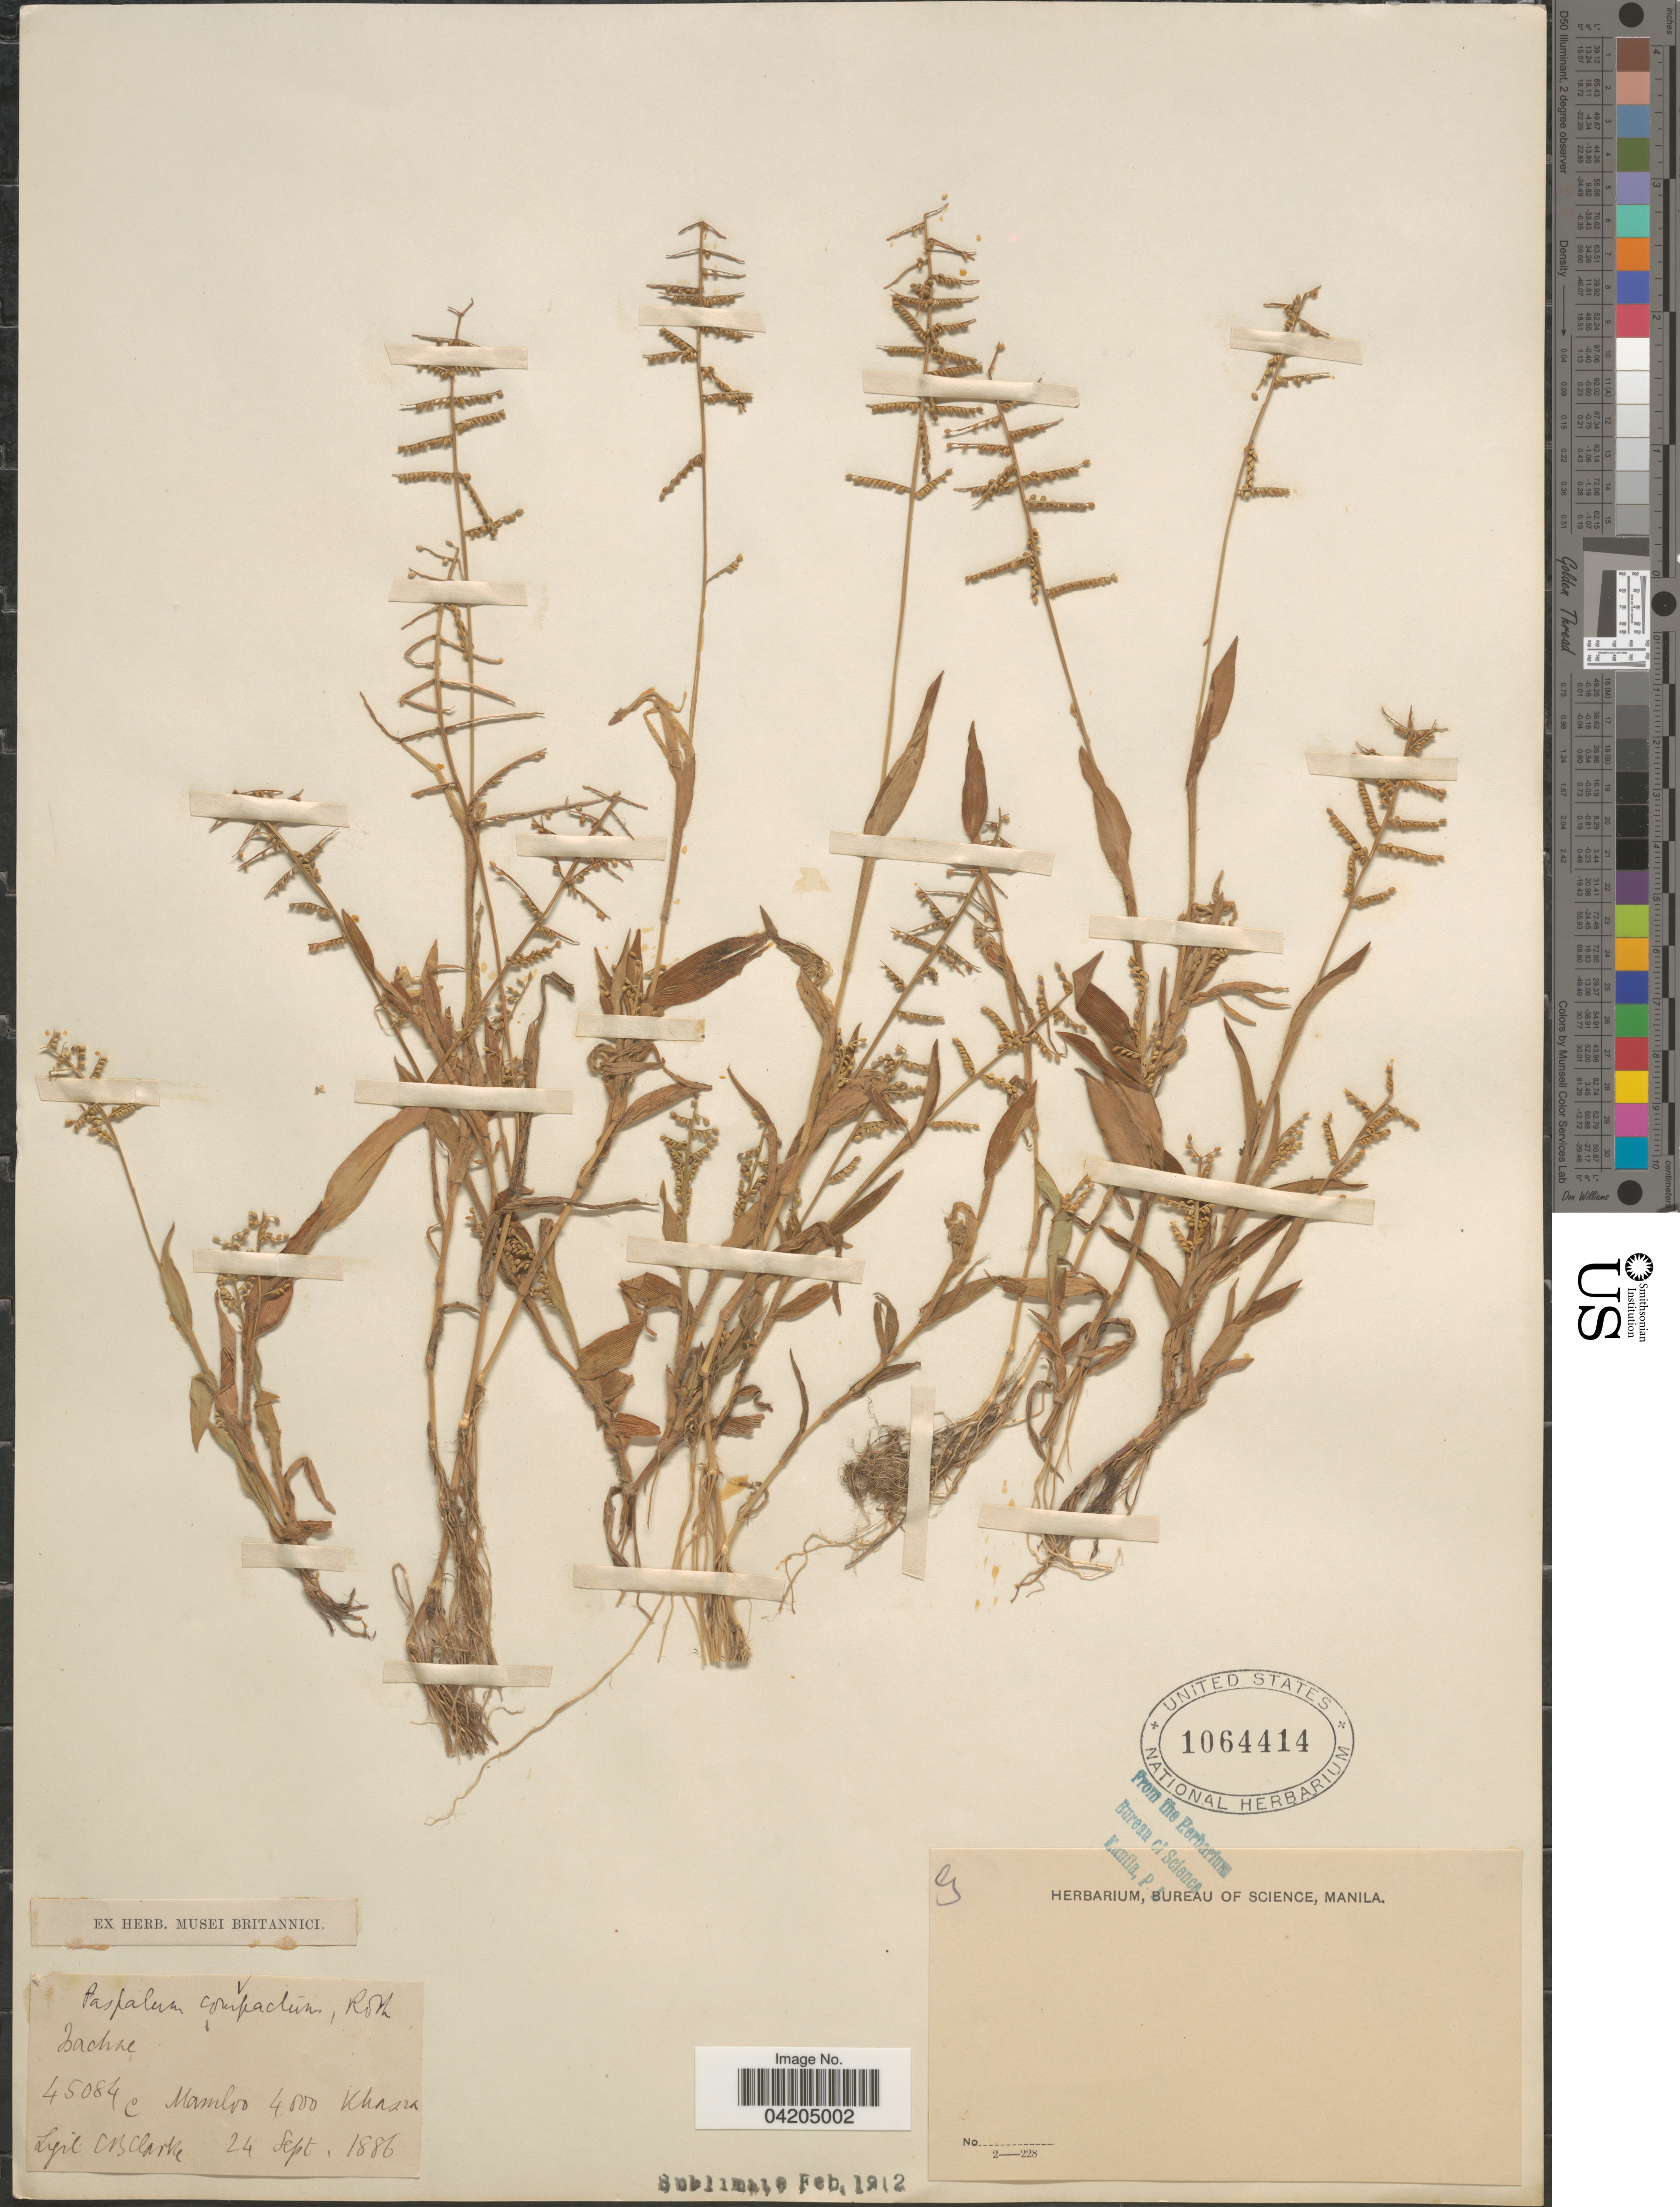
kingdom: Plantae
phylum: Tracheophyta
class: Liliopsida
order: Poales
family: Poaceae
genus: Digitaria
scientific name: Digitaria compacta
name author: (Roth) Veldkamp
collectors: C. B. Clarke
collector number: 48084C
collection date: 1886-09-24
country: India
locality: Mamloo Khasia.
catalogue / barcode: US 1064414